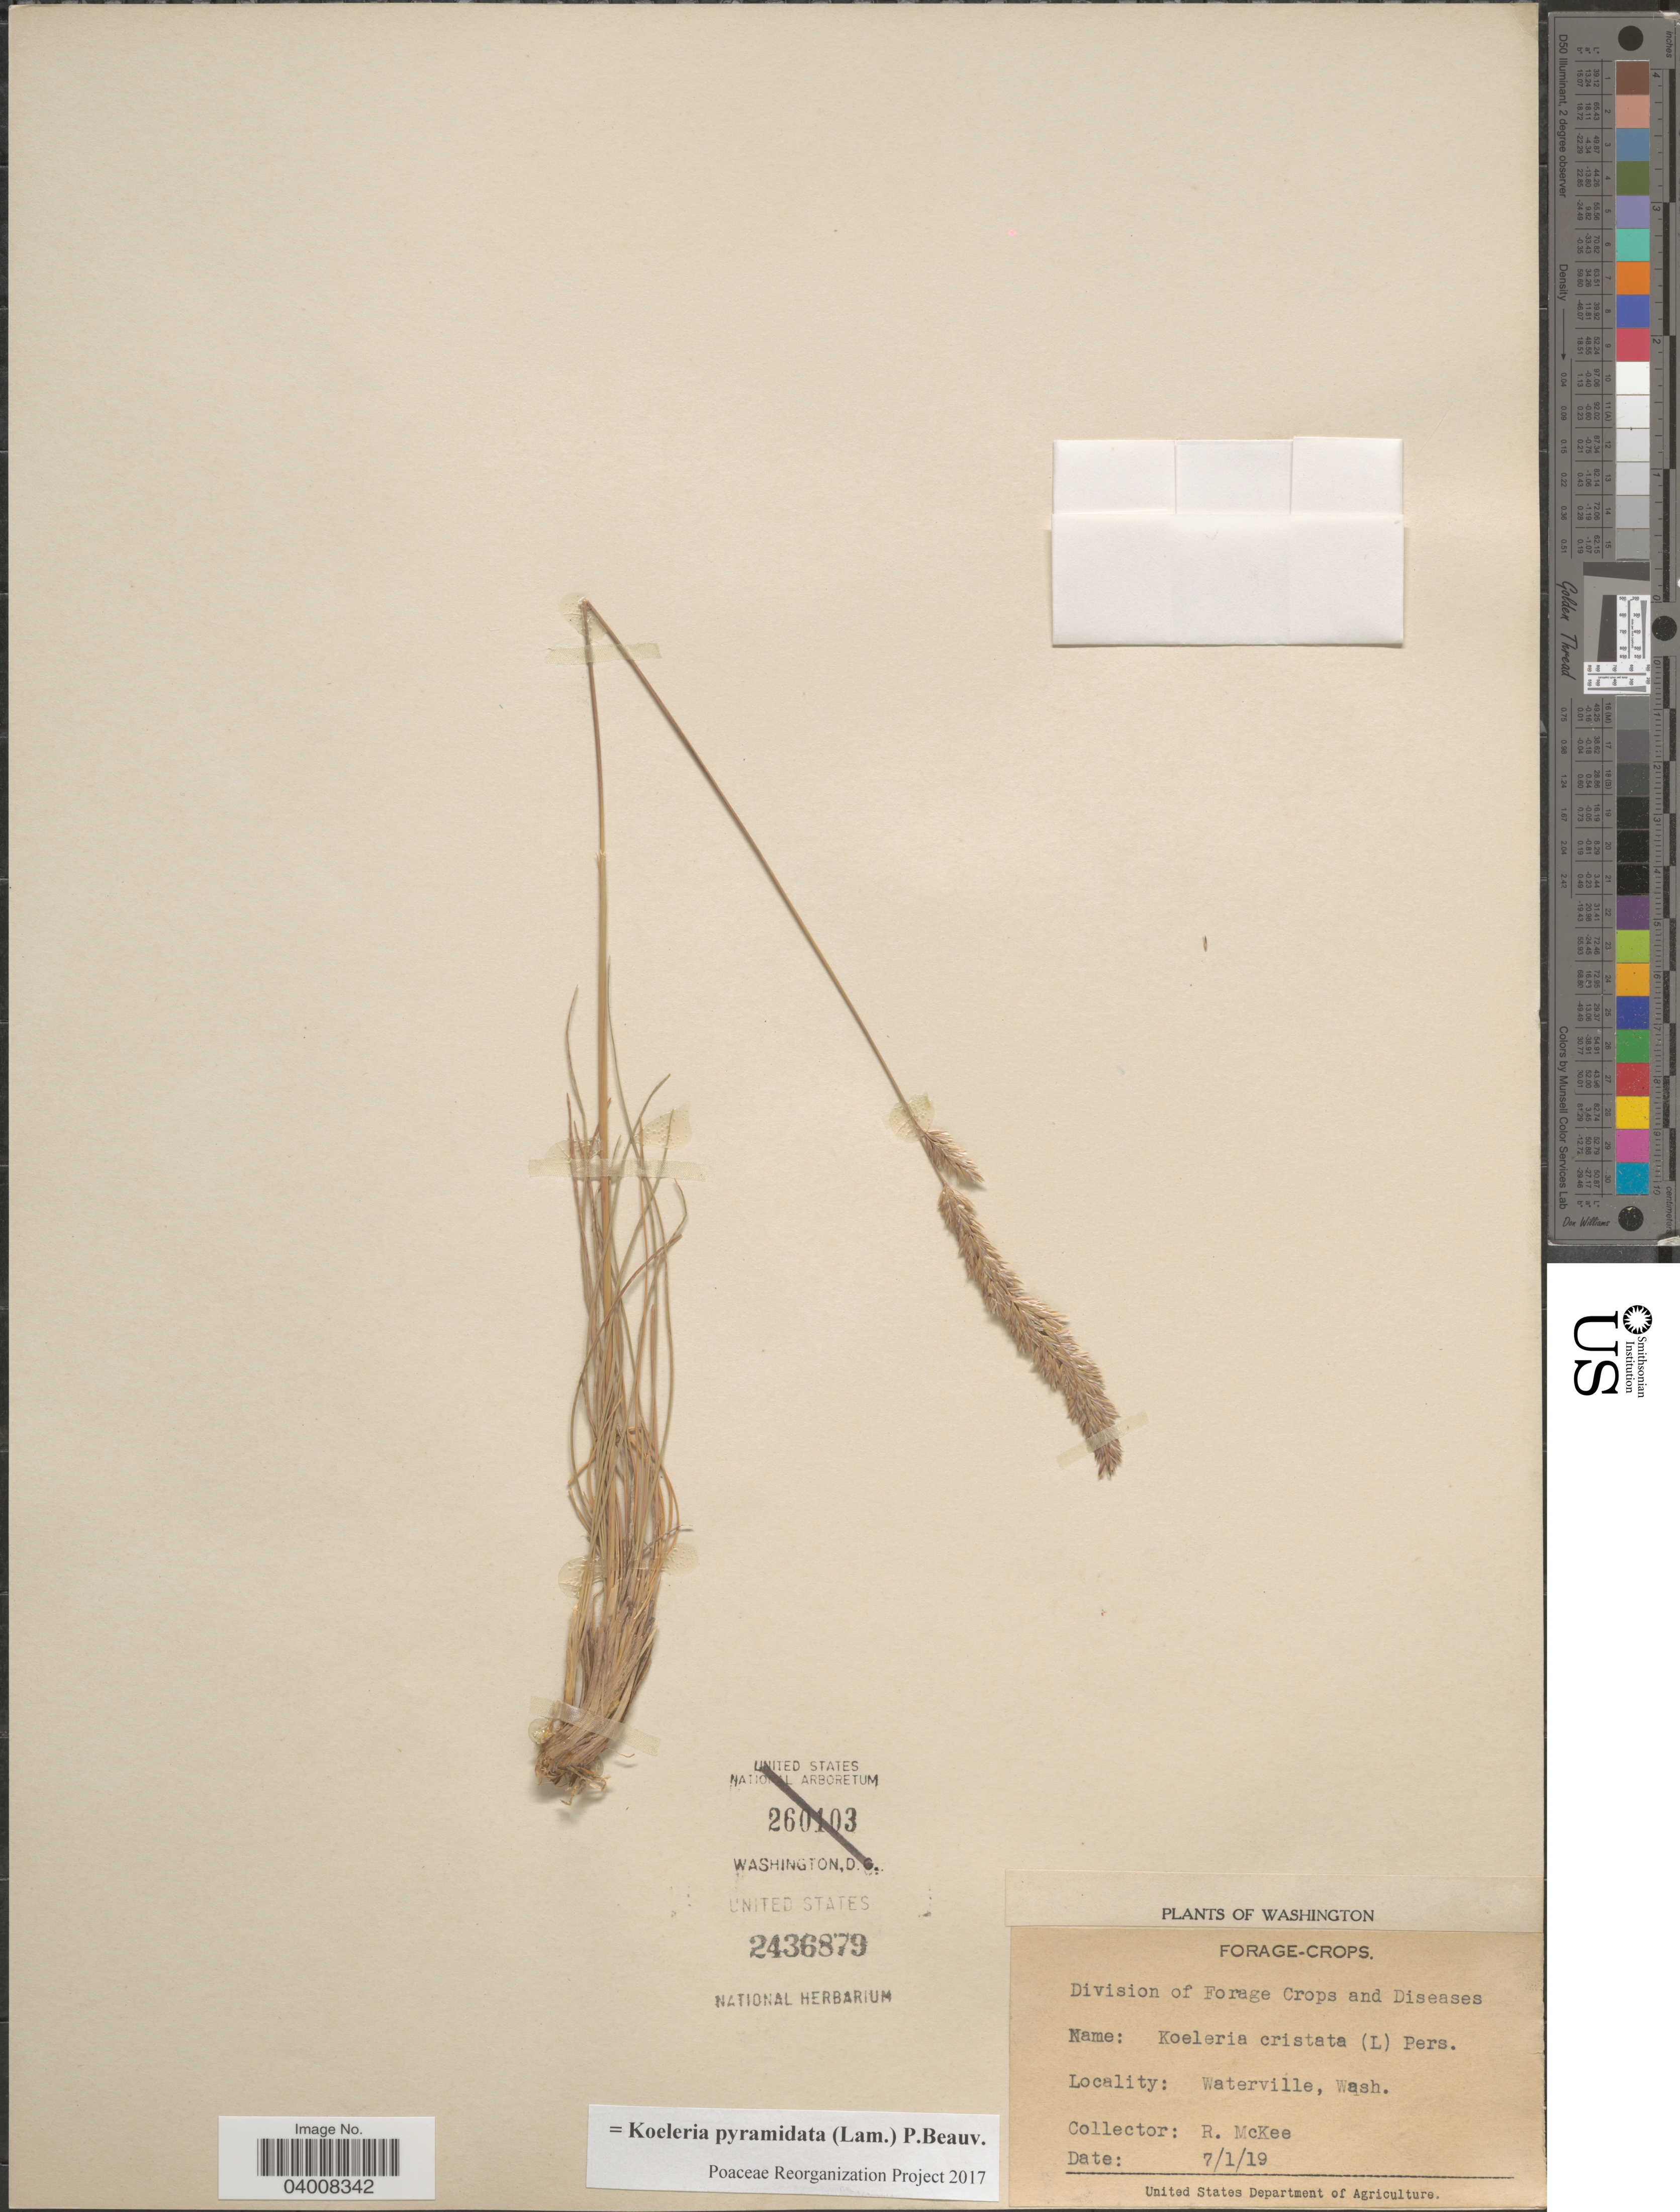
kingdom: Plantae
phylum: Tracheophyta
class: Liliopsida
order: Poales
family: Poaceae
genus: Koeleria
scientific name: Koeleria pyramidata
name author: (Lam.) P. Beauv.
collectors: R. Mckee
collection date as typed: Transcribed d/m/y: 7/1/19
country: United States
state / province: Washington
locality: Waterville.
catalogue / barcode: US 2436879